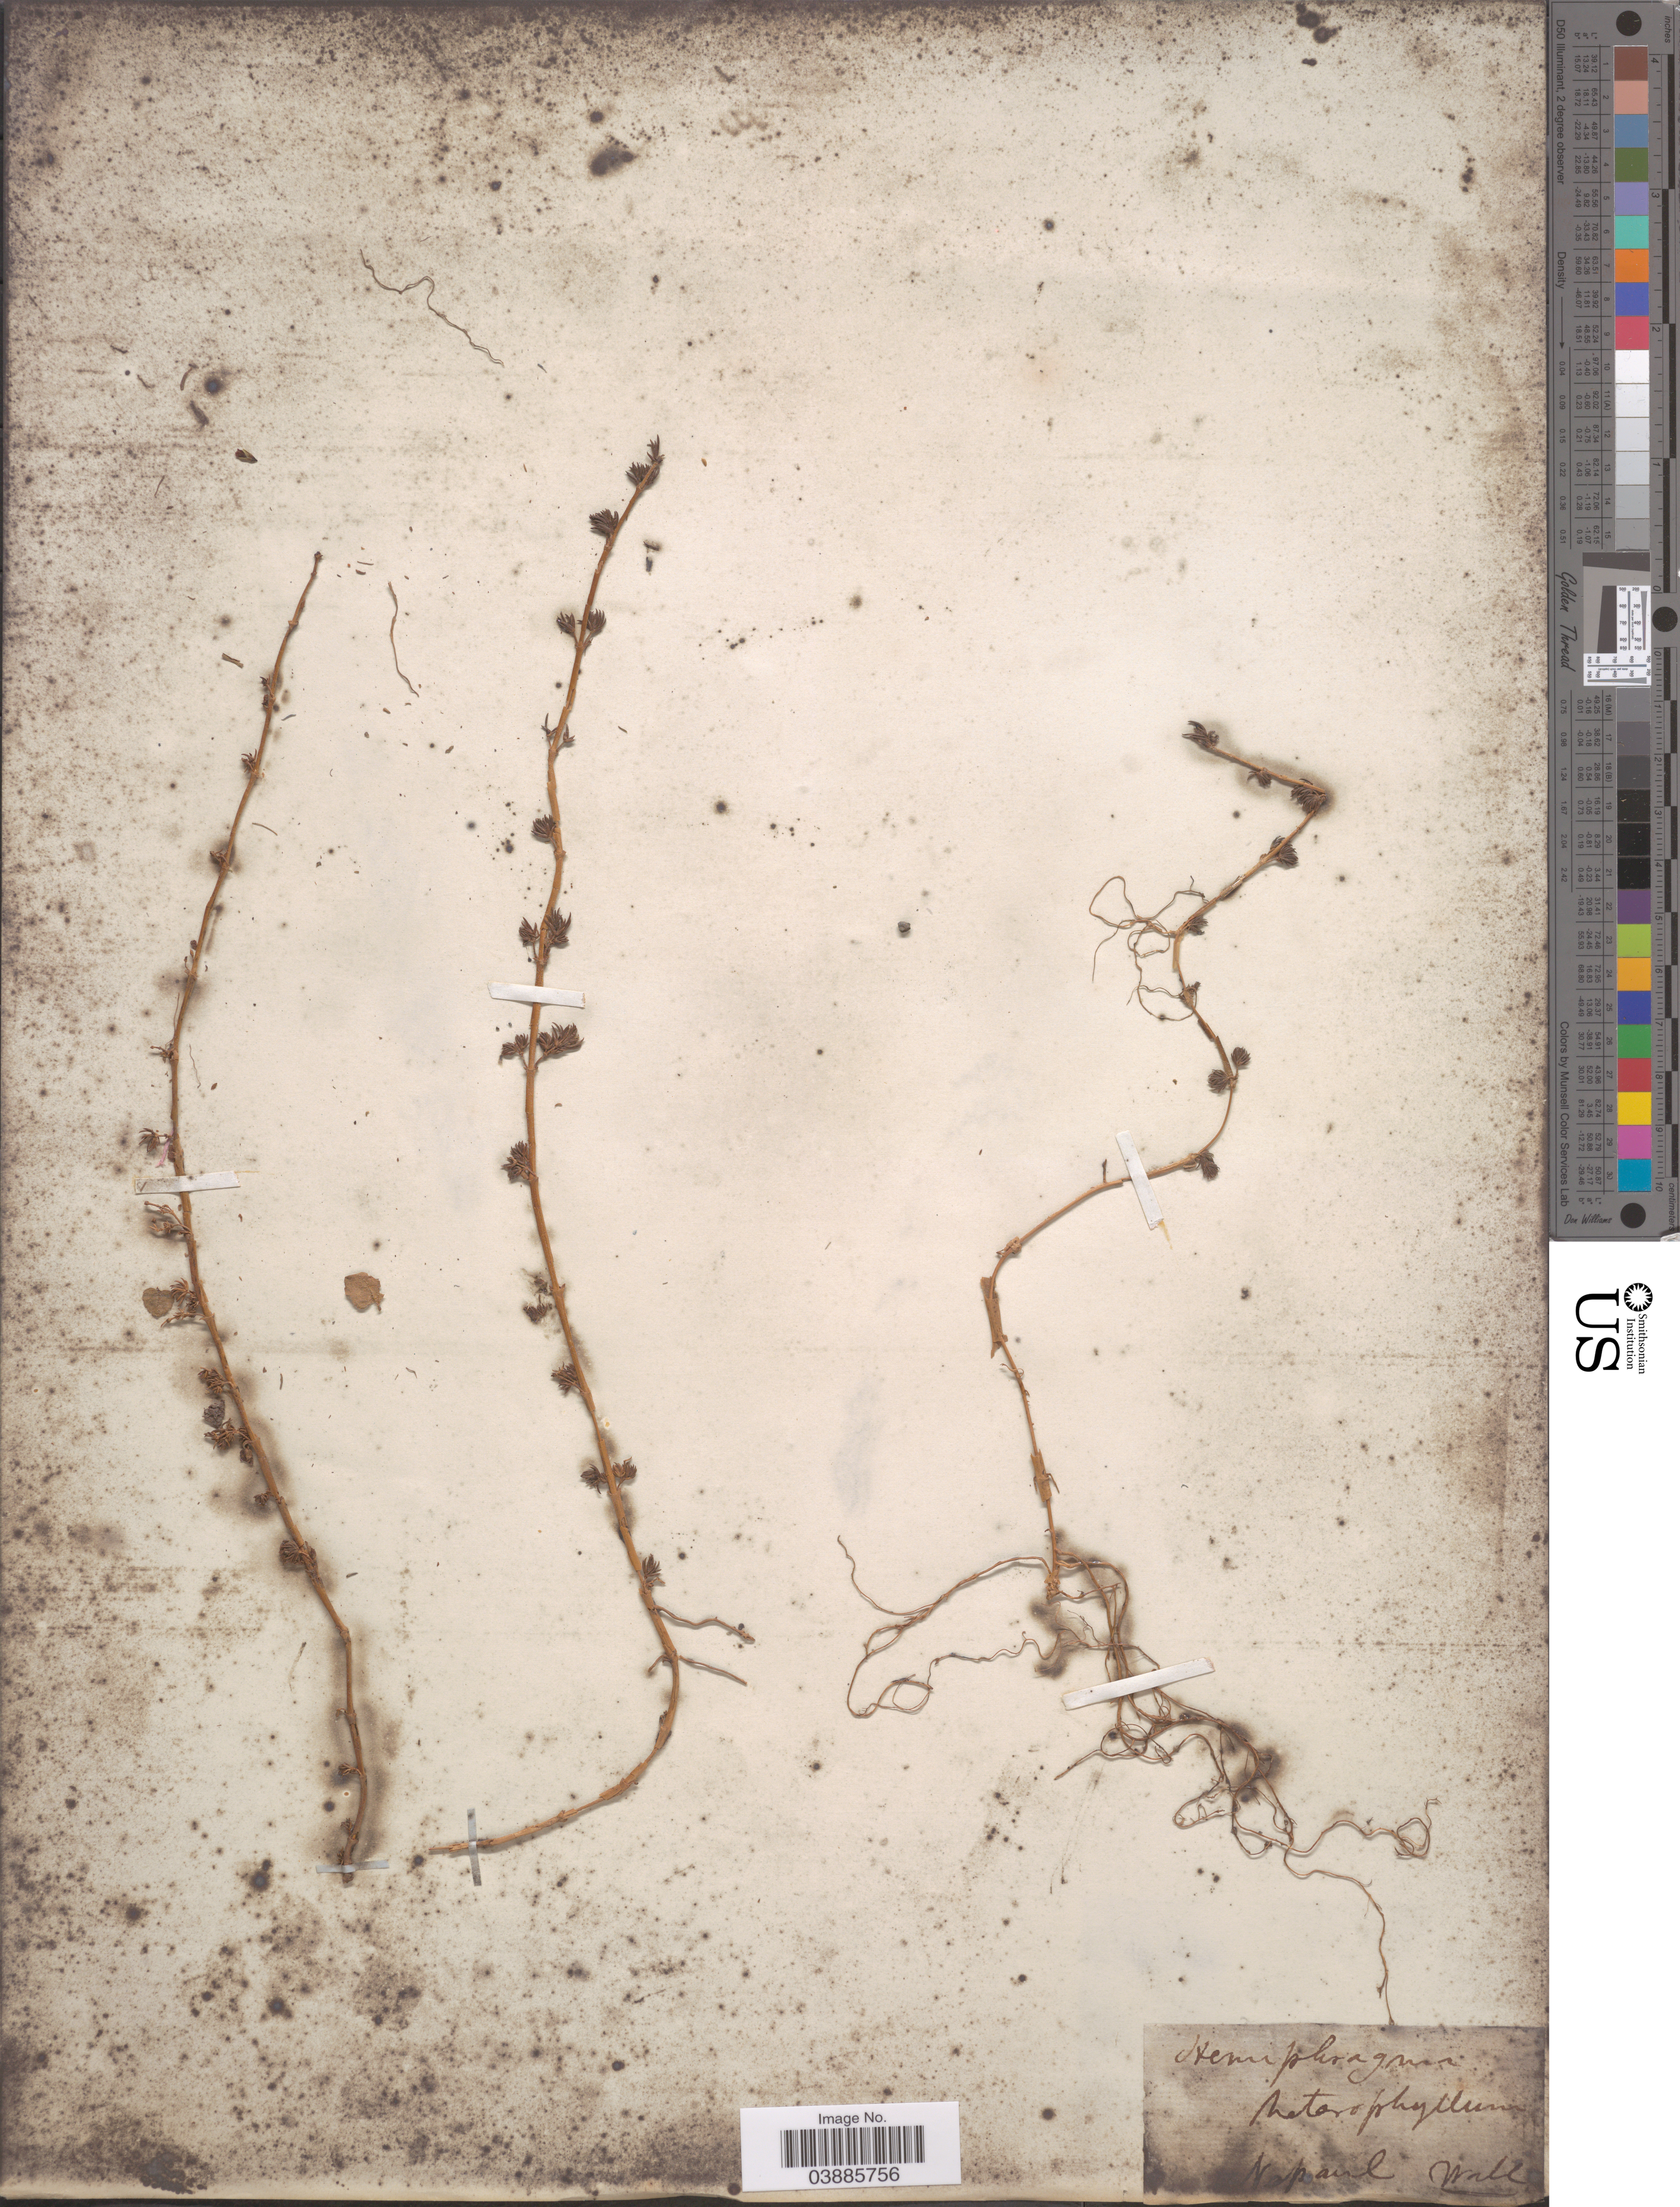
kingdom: Plantae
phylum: Tracheophyta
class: Magnoliopsida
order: Lamiales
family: Plantaginaceae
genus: Hemiphragma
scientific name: Hemiphragma heterophyllum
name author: Wall.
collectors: Wall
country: Nepal